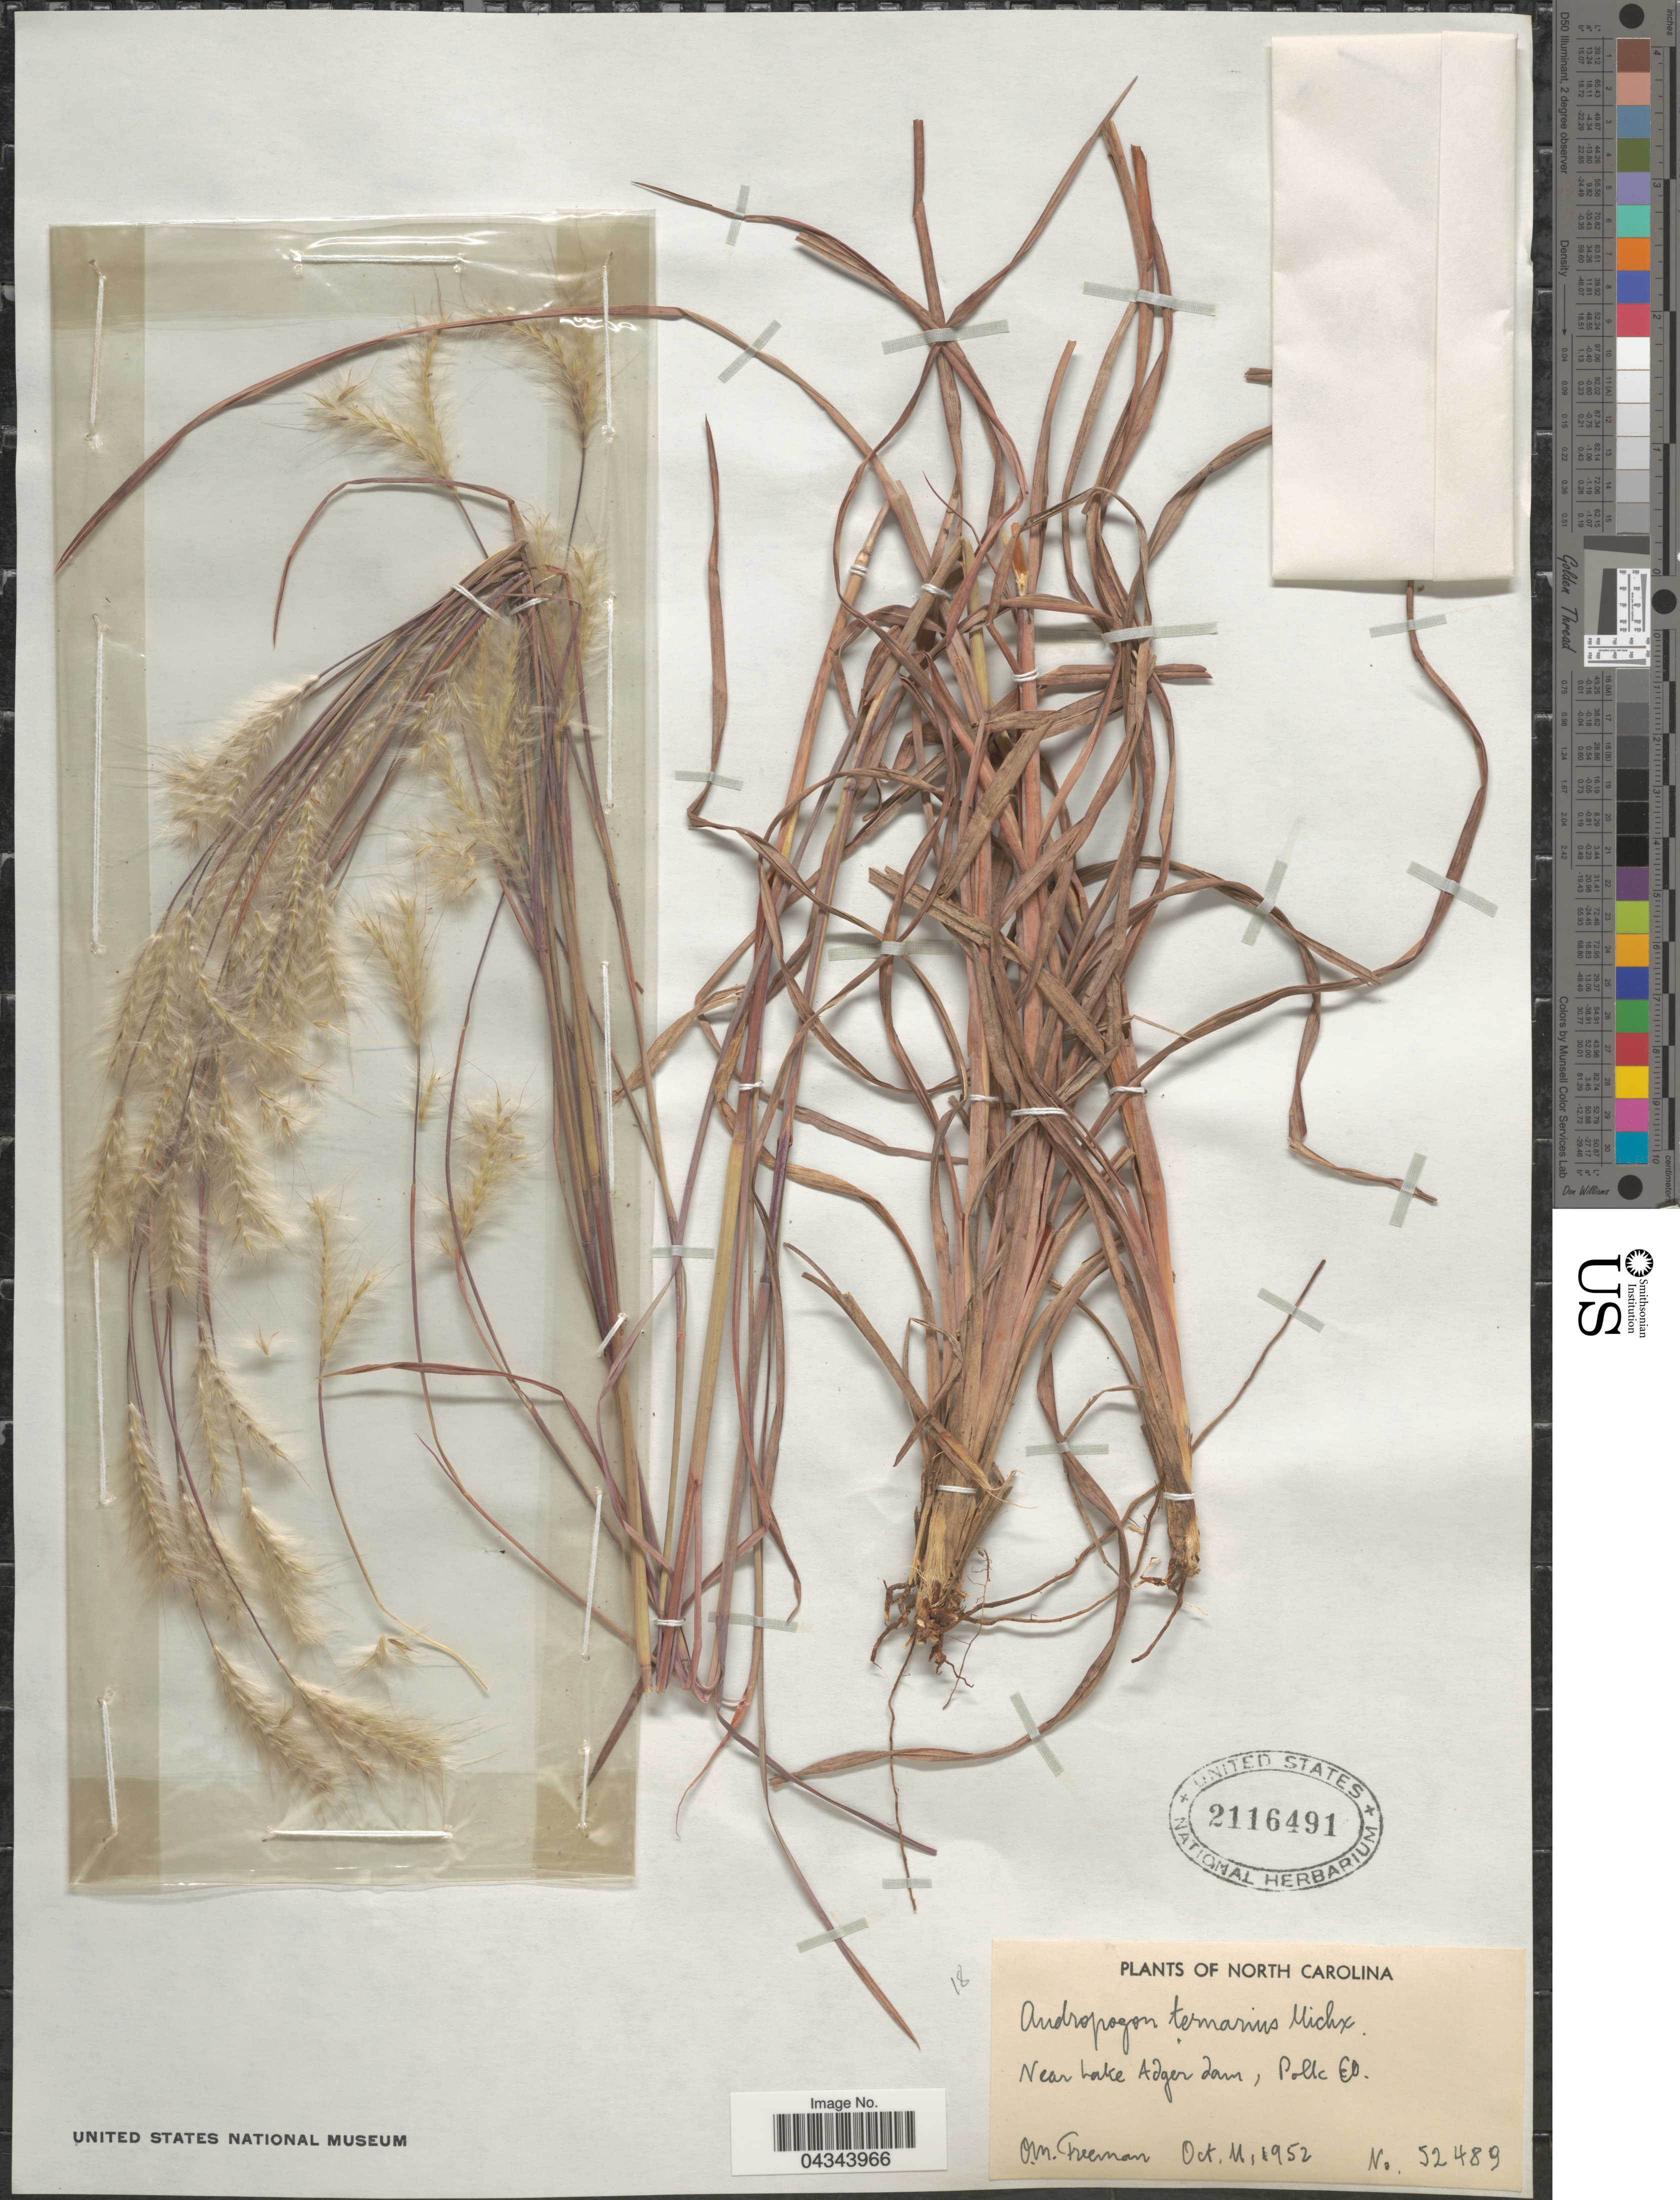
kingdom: Plantae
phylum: Tracheophyta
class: Liliopsida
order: Poales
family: Poaceae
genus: Andropogon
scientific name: Andropogon ternarius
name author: Michx.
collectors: O. Freeman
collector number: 52489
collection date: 1952-10-11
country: United States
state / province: North Carolina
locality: Near Lake Adger dam, Polk Co.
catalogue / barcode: US 2116491